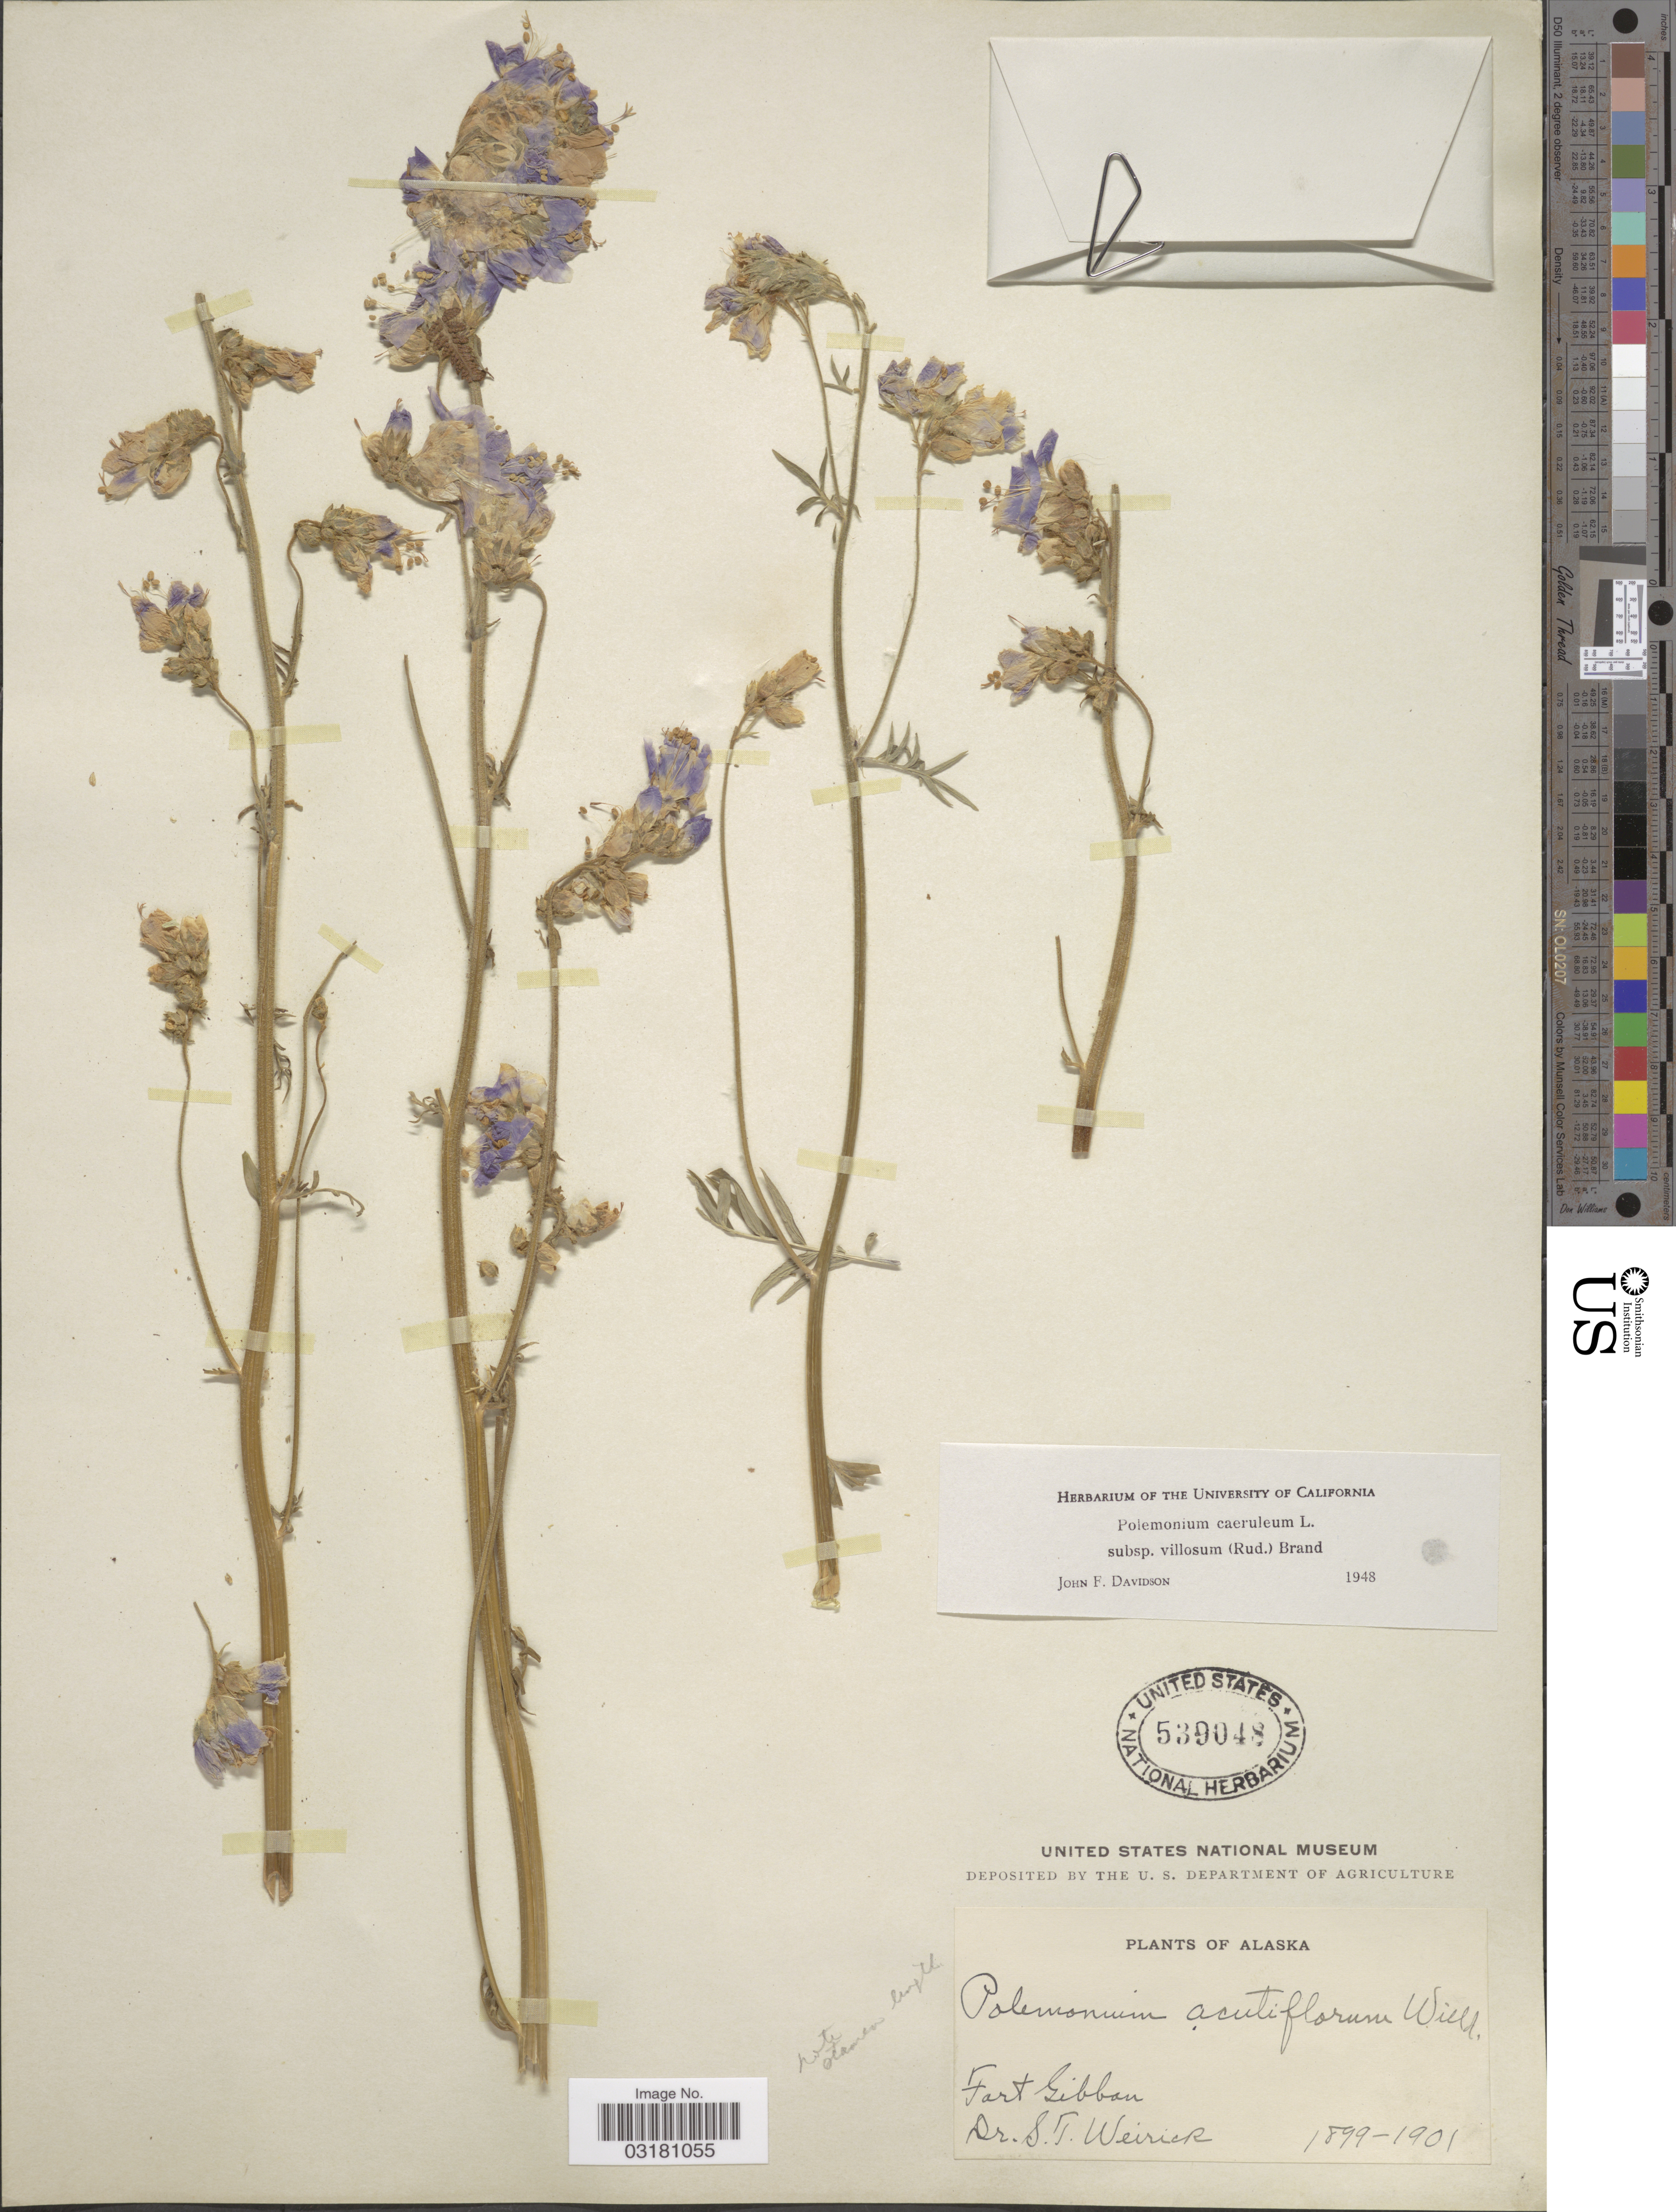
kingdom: Plantae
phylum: Tracheophyta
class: Magnoliopsida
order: Ericales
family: Polemoniaceae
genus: Polemonium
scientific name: Polemonium caeruleum var. villosum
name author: (Rudolph ex Georgi) Brand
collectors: S. Weirick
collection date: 1899/1901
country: United States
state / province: Alaska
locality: Fort Gibbon.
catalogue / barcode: US 539048